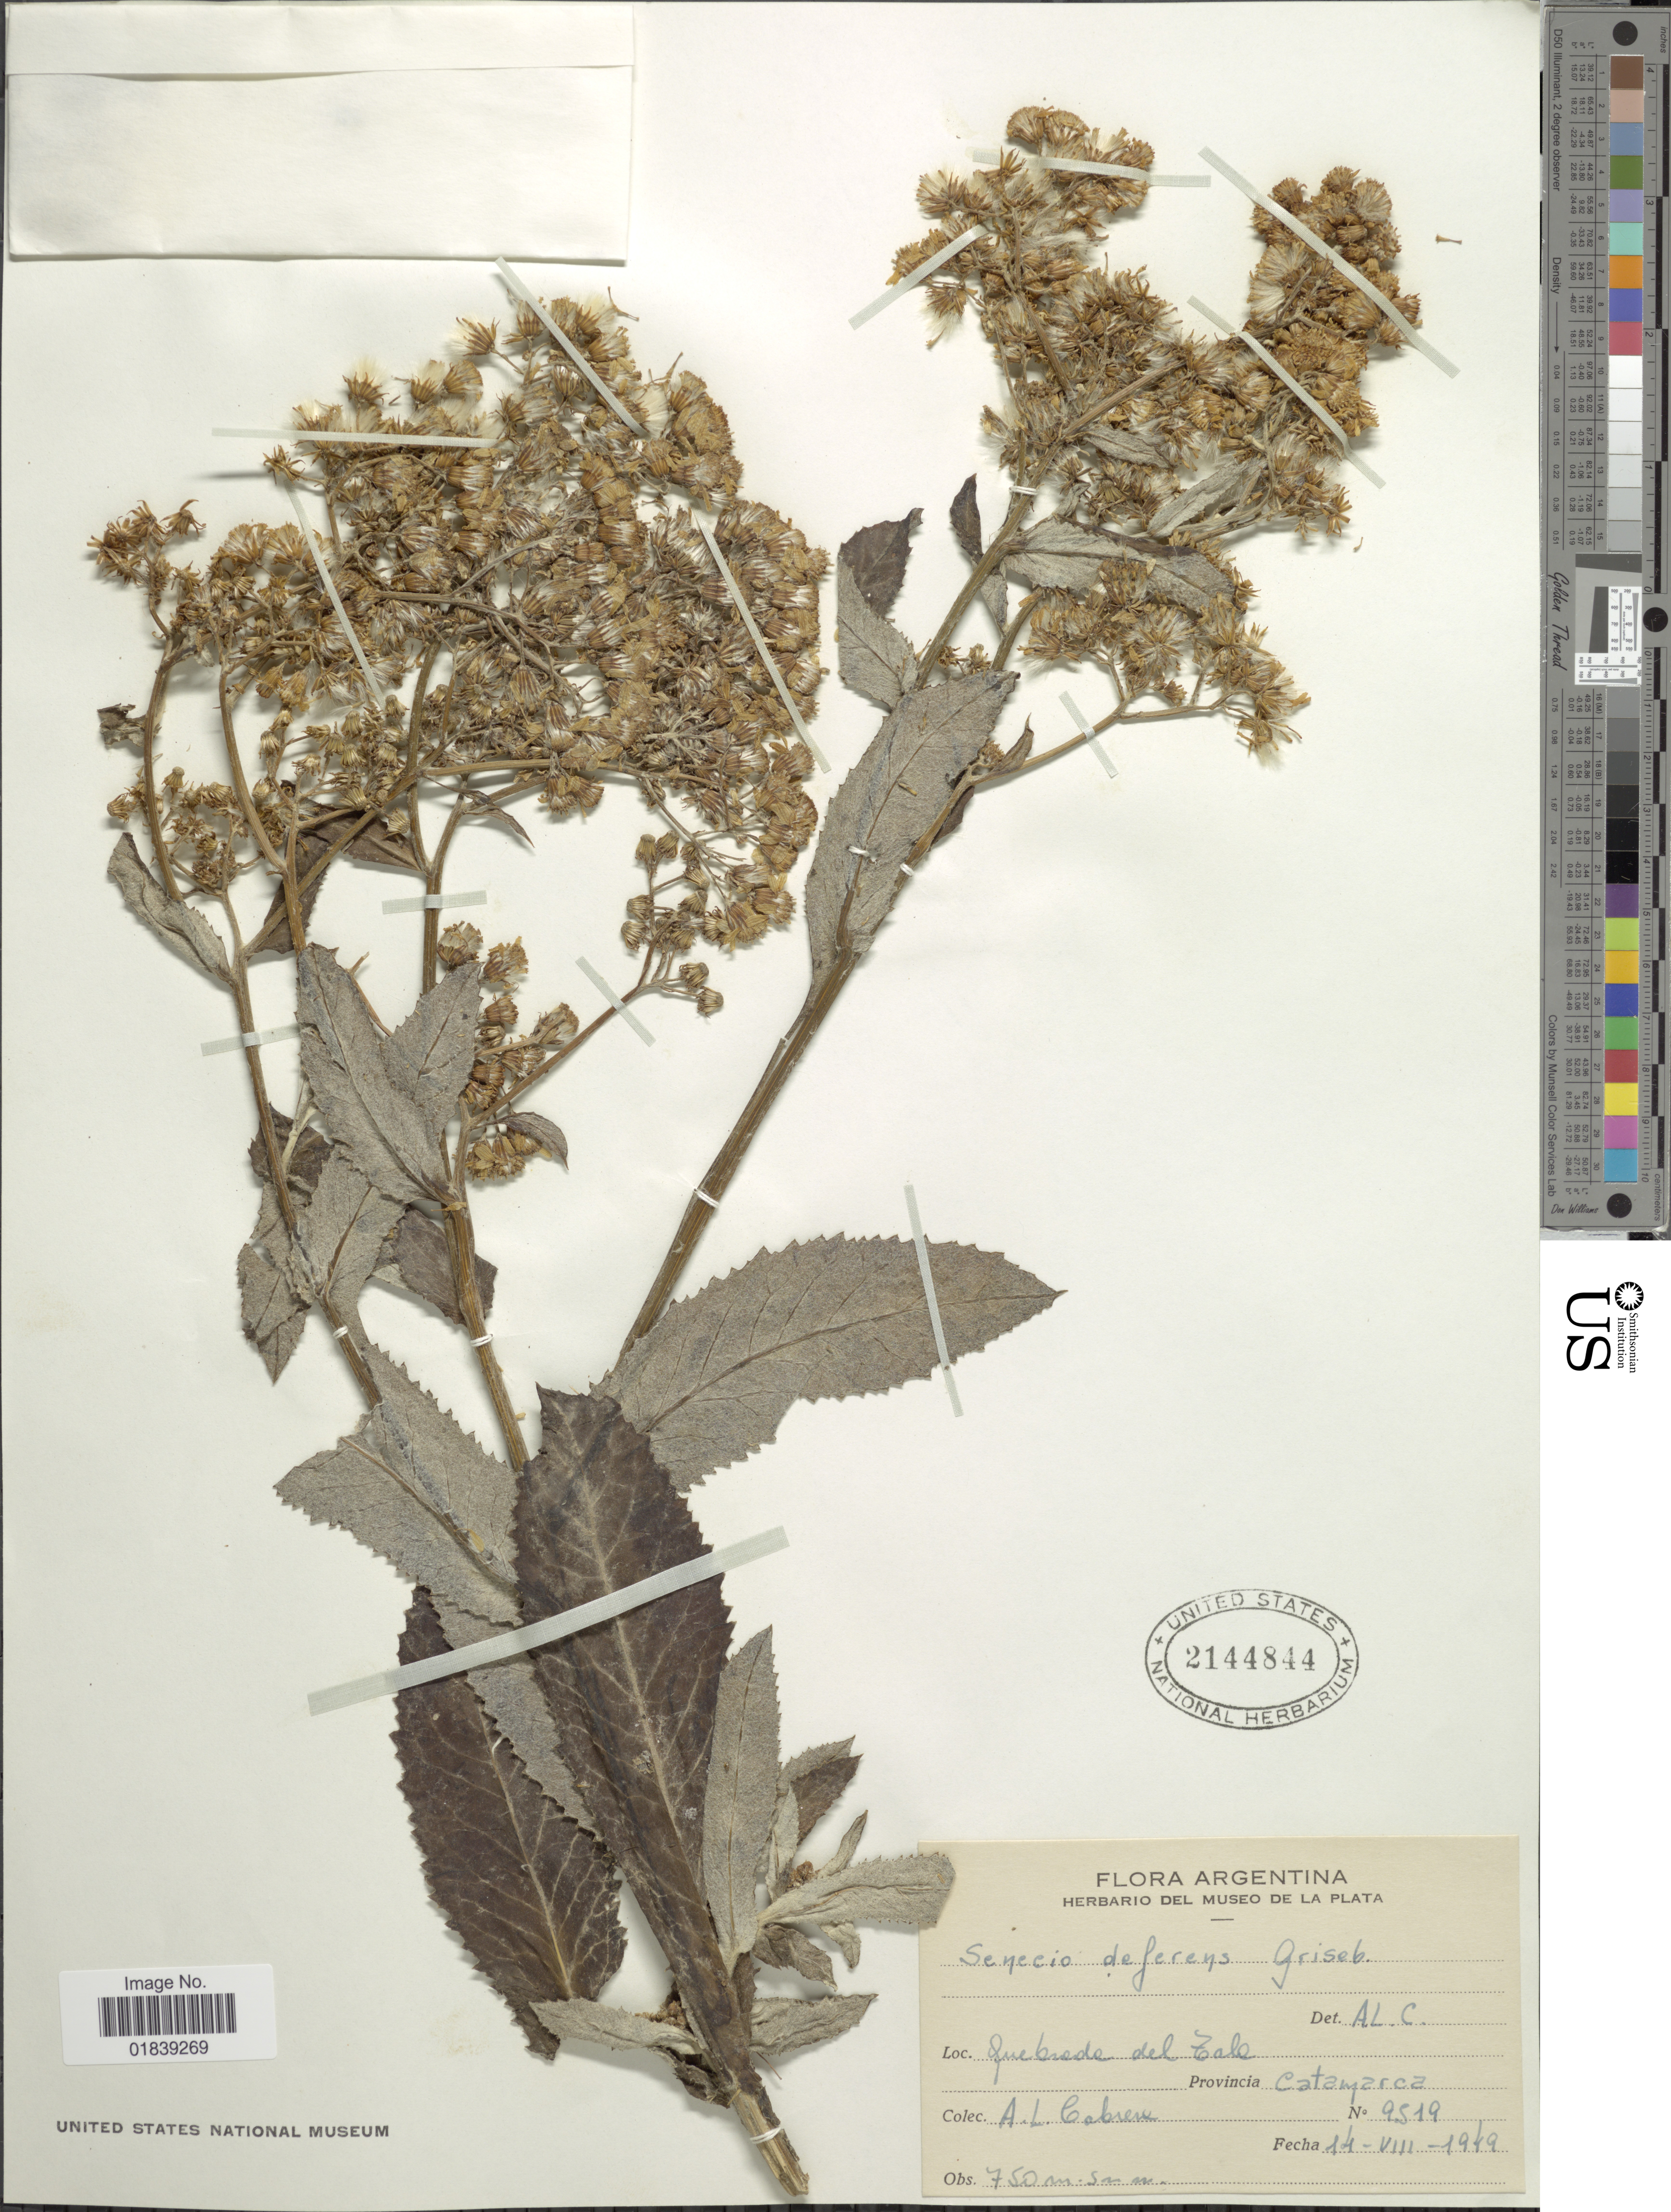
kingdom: Plantae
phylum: Tracheophyta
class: Magnoliopsida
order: Asterales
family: Asteraceae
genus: Senecio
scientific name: Senecio deferens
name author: Griseb.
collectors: A. L. Cabrera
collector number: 9519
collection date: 1949-08-14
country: Argentina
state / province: Catamarca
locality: Quebrada del Zale [interpreted]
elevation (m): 750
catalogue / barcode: US 2144844